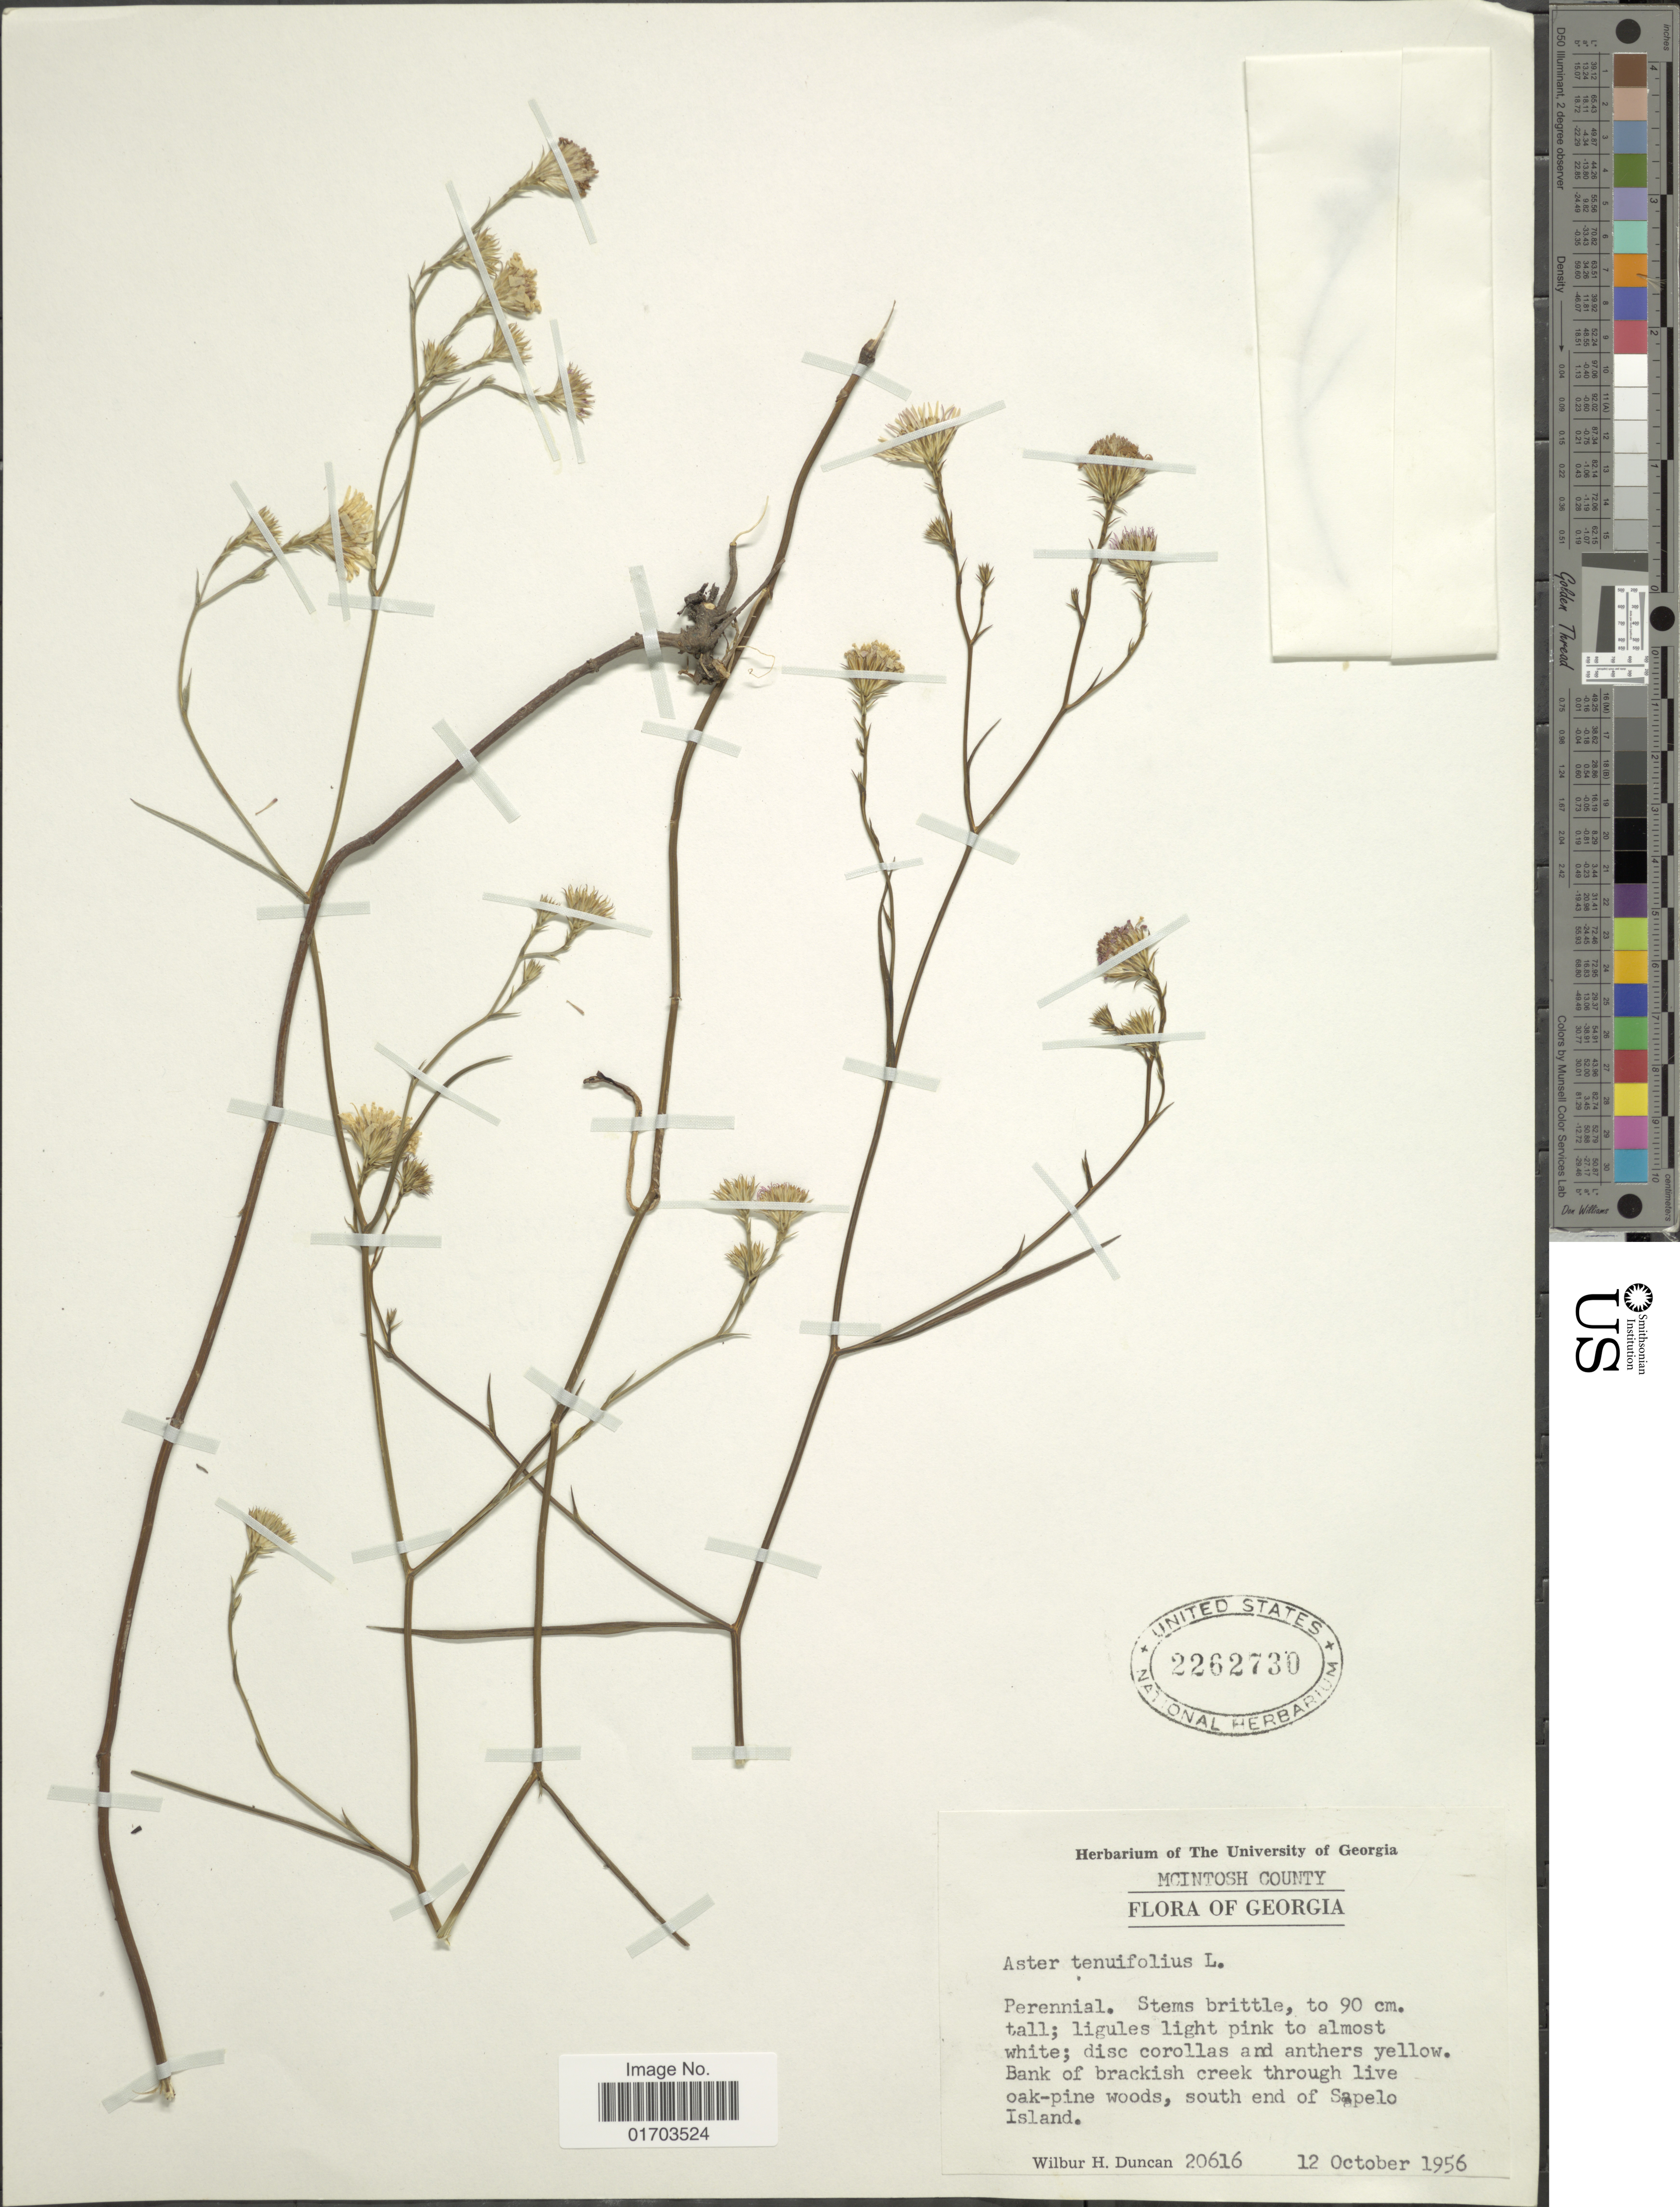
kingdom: Plantae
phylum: Tracheophyta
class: Magnoliopsida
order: Asterales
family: Asteraceae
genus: Symphyotrichum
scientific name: Symphyotrichum tenuifolium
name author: (L.) G.L. Nesom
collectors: W. H. Duncan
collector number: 20616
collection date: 1956-10-12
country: United States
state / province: Georgia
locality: McIntosh County, bank of brackish creek through live oak-pine woods, south end of Sapelo Island.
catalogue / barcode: US 2262730